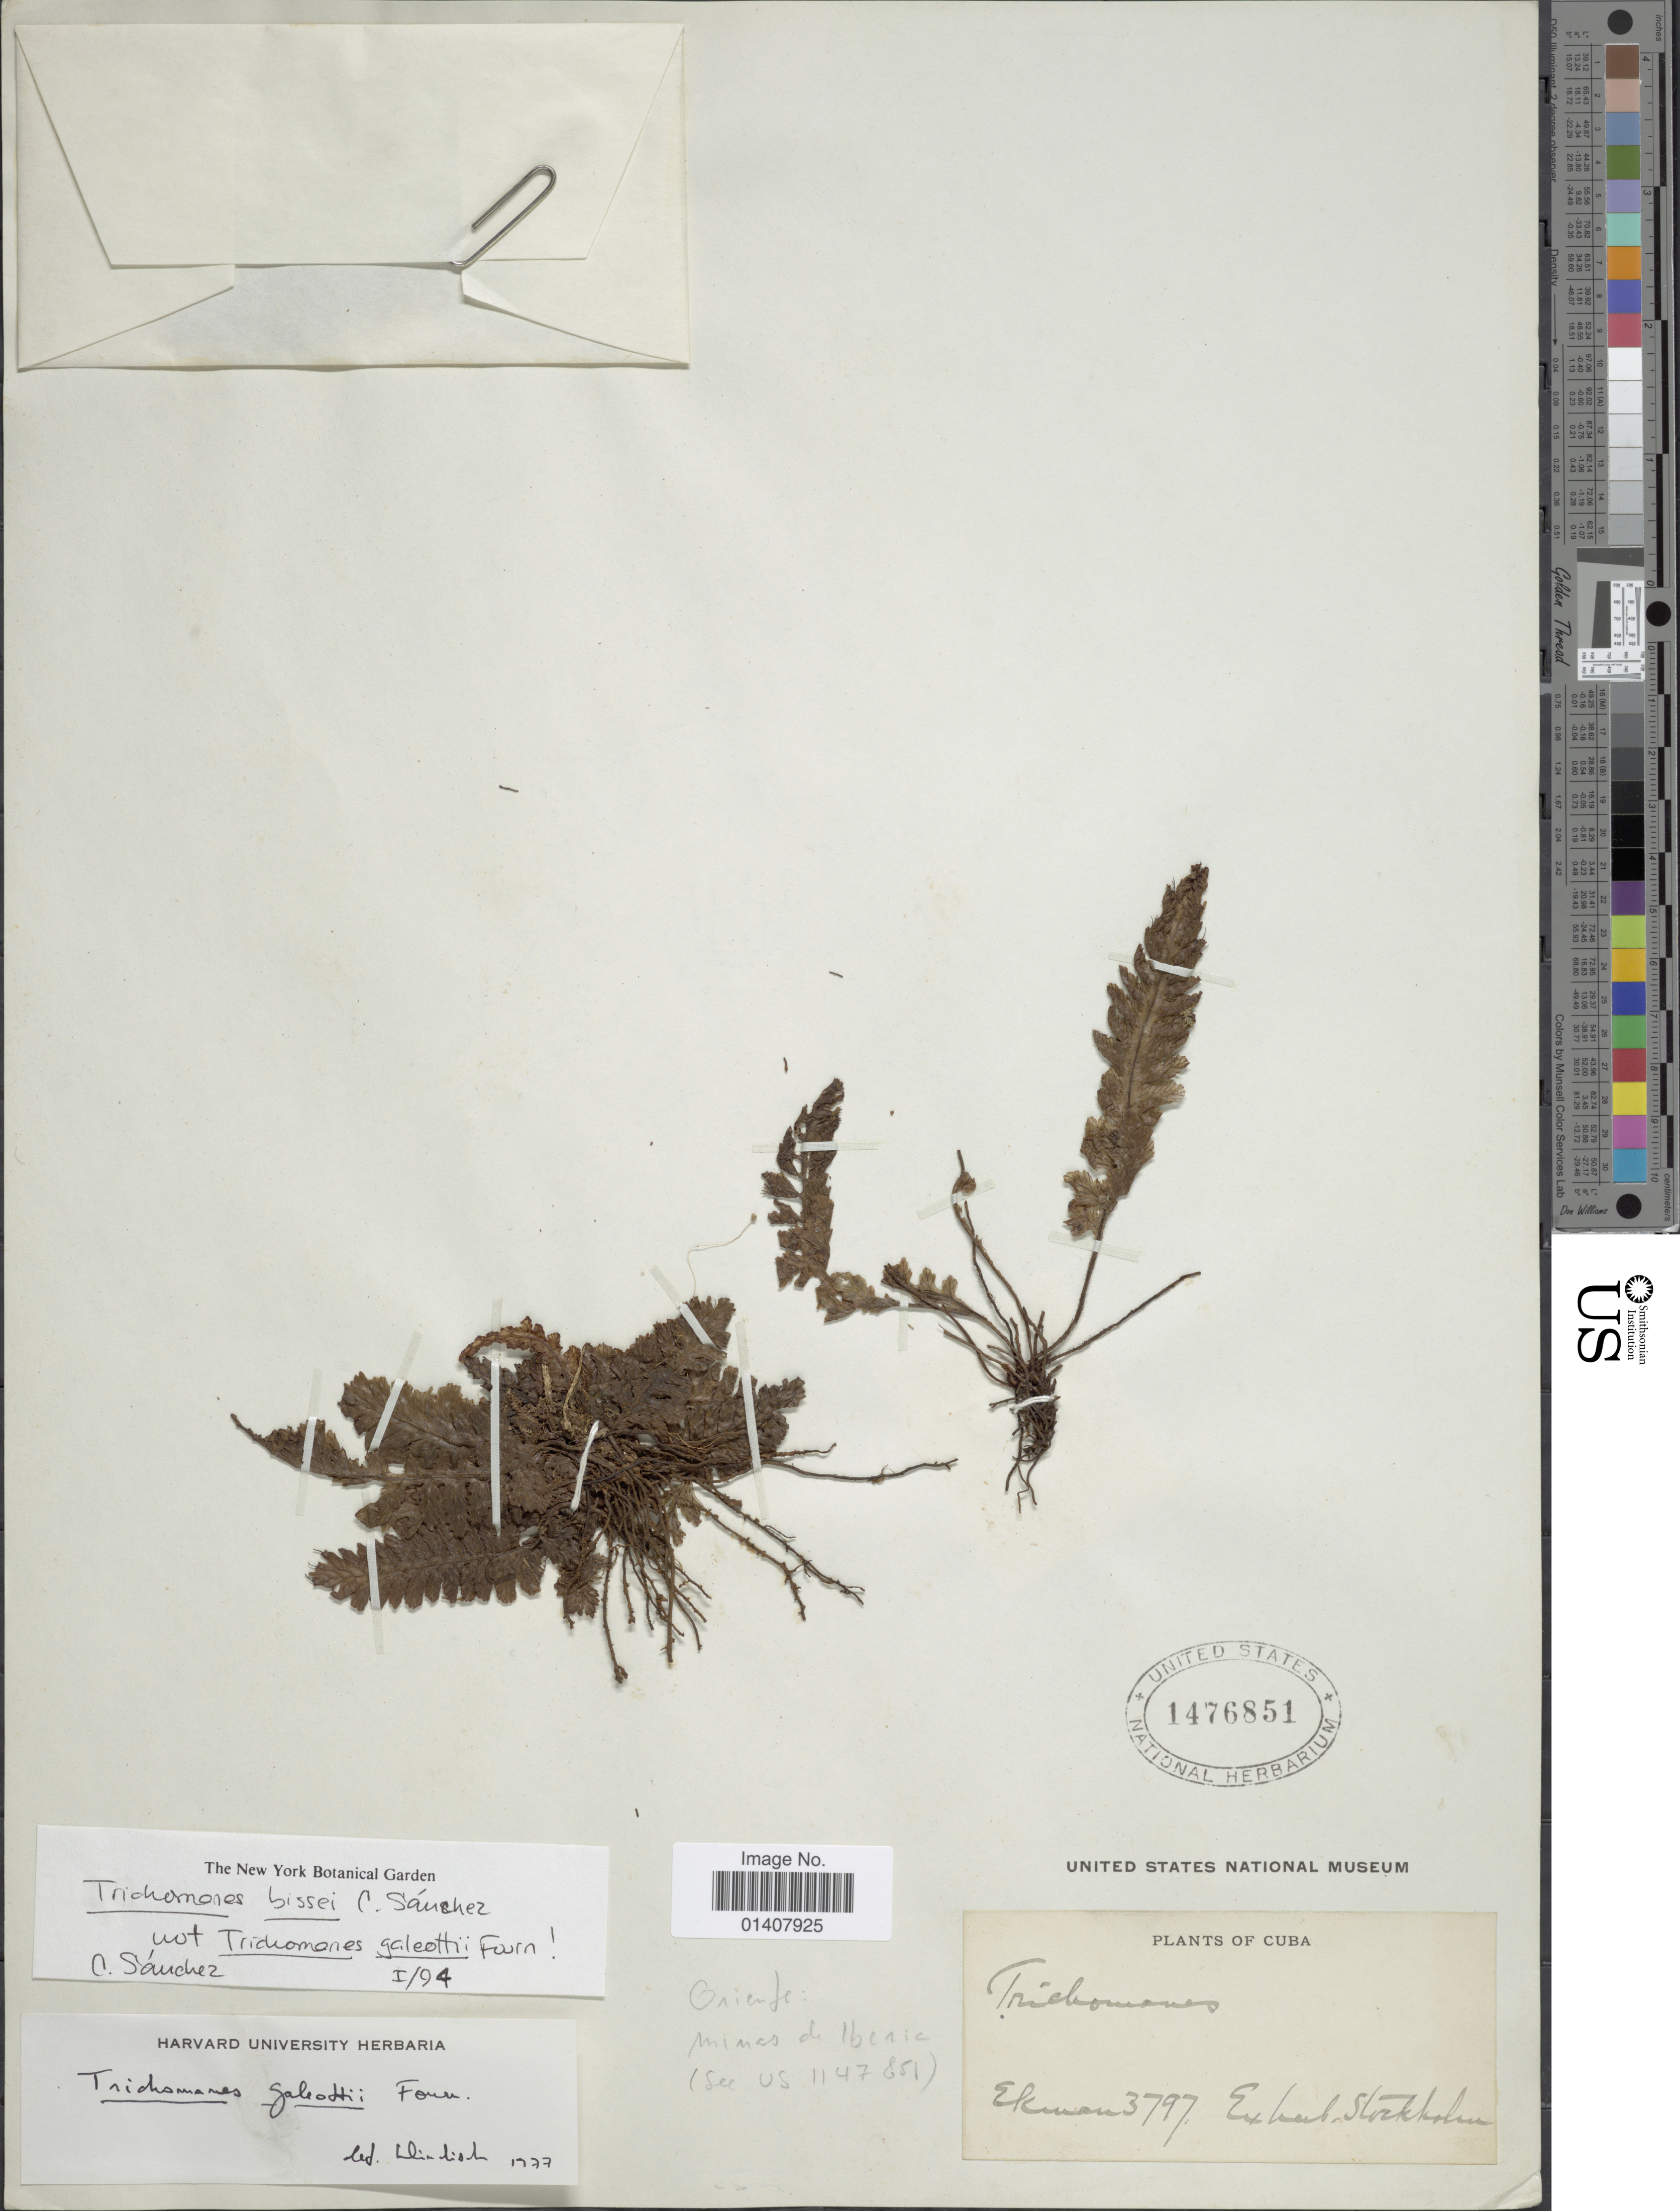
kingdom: Plantae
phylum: Tracheophyta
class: Polypodiopsida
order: Hymenophyllales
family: Hymenophyllaceae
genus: Trichomanes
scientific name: Trichomanes bissei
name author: C. Sánchez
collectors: -. Ekman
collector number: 3797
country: Cuba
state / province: Oriente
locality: Minas de Iberie.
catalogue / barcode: US 1476851